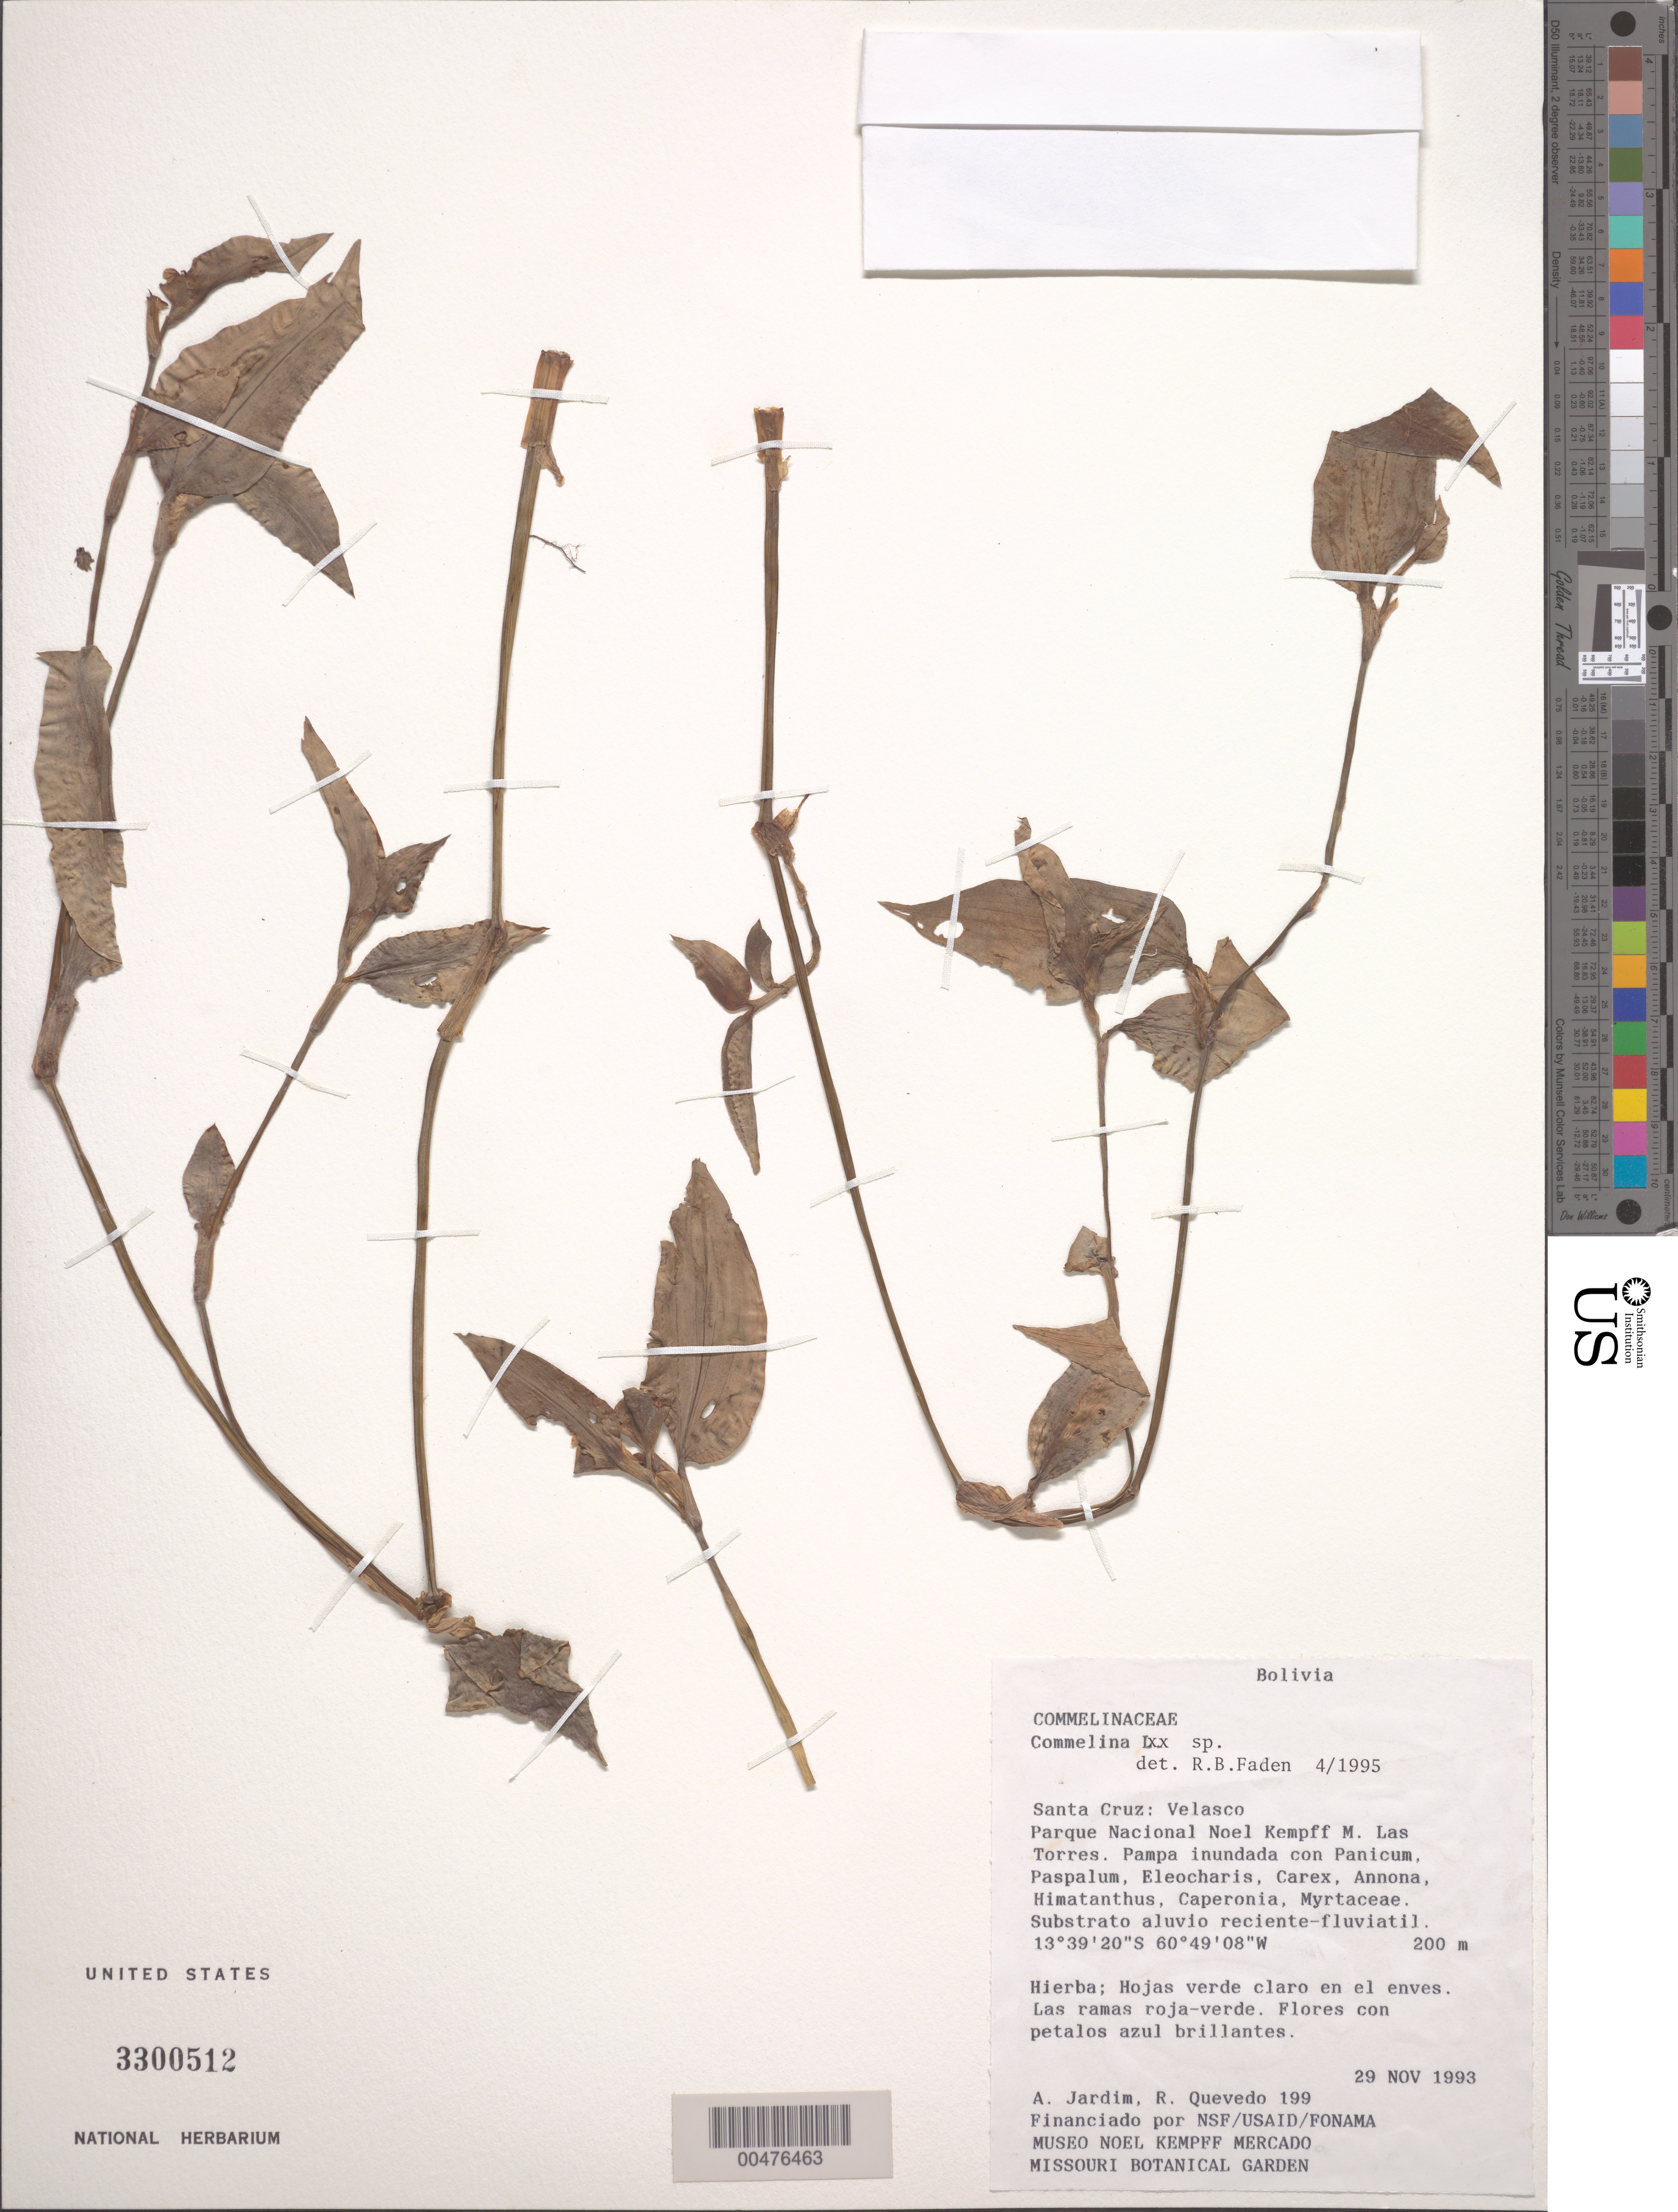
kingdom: Plantae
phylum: Tracheophyta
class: Liliopsida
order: Commelinales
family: Commelinaceae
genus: Commelina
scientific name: Commelina sp.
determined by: Faden, Robert B., (US), Smithsonian Institution - National Museum of Natural History (UNITED STATES)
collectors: A. Jardim & R. Quevedo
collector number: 199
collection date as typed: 29 Nov 1993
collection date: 1993-11-29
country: Bolivia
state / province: Santa Cruz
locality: Velasco, Noel Kempff Meracdo las Torres National Park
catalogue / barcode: US 3300512